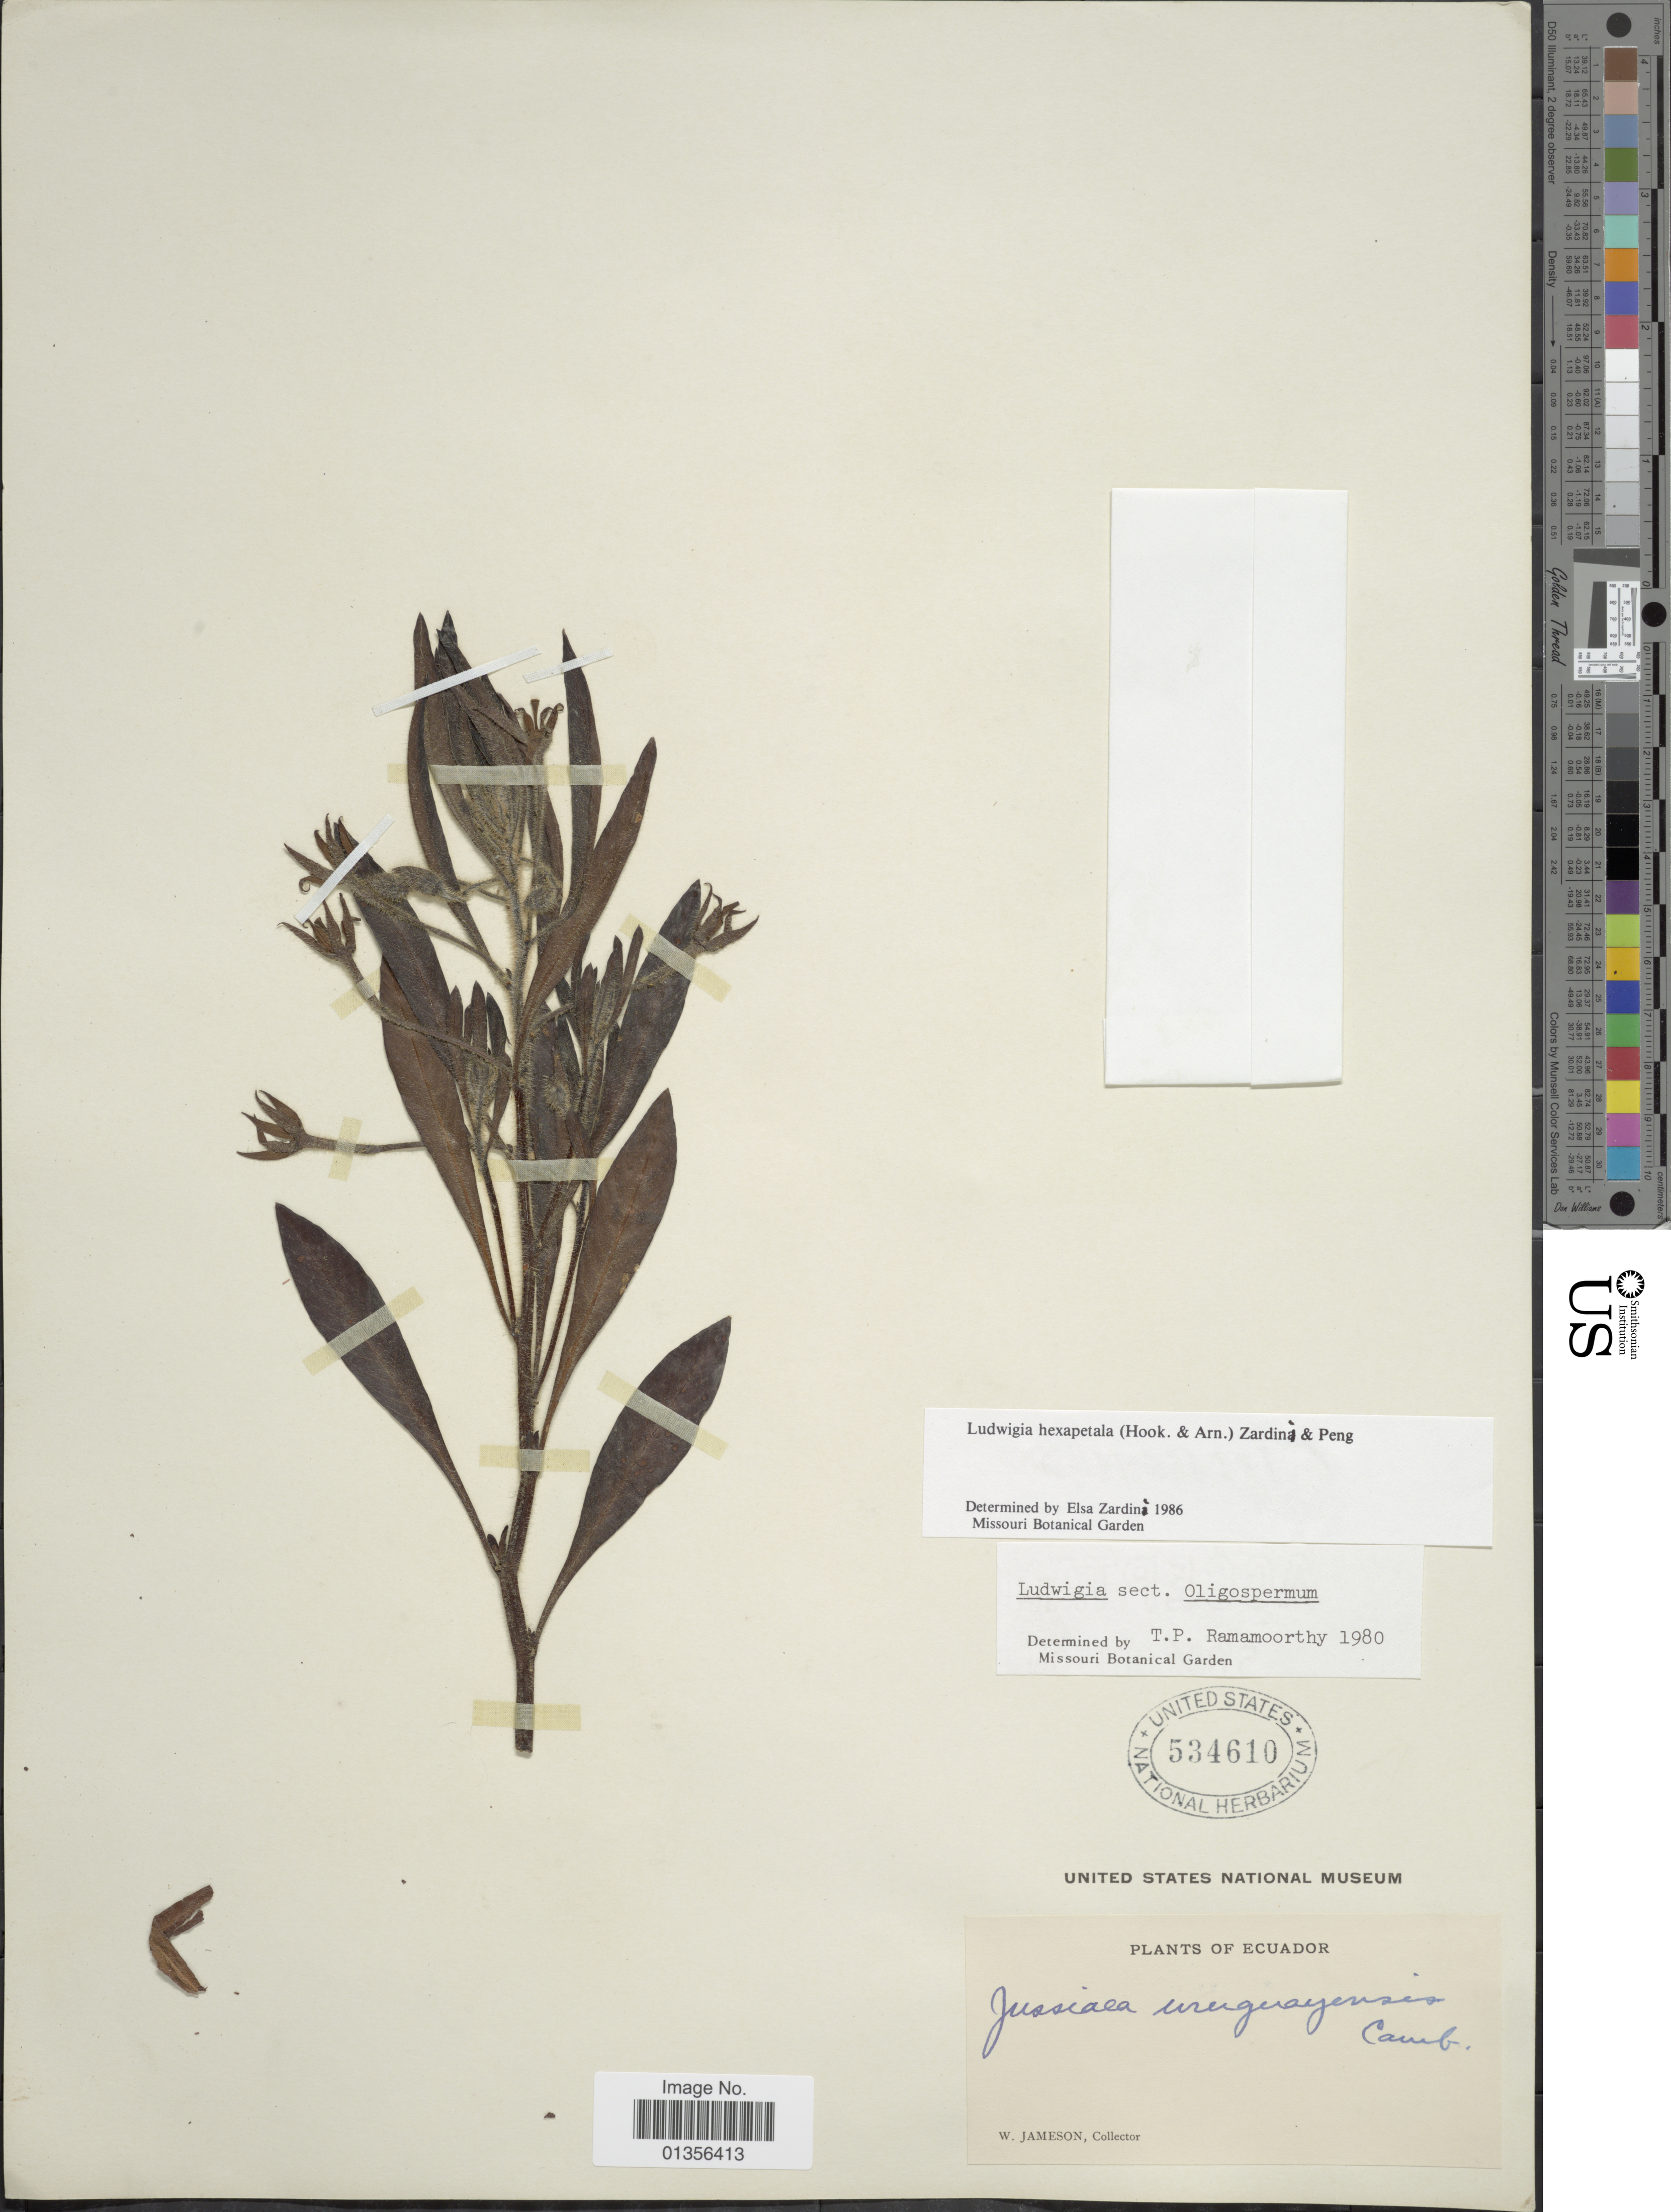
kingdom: Plantae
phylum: Tracheophyta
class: Magnoliopsida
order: Myrtales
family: Onagraceae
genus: Ludwigia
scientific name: Ludwigia hexapetala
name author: (Hook. & Arn.) Zardini et al.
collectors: W. Jameson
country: Ecuador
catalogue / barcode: US 534610